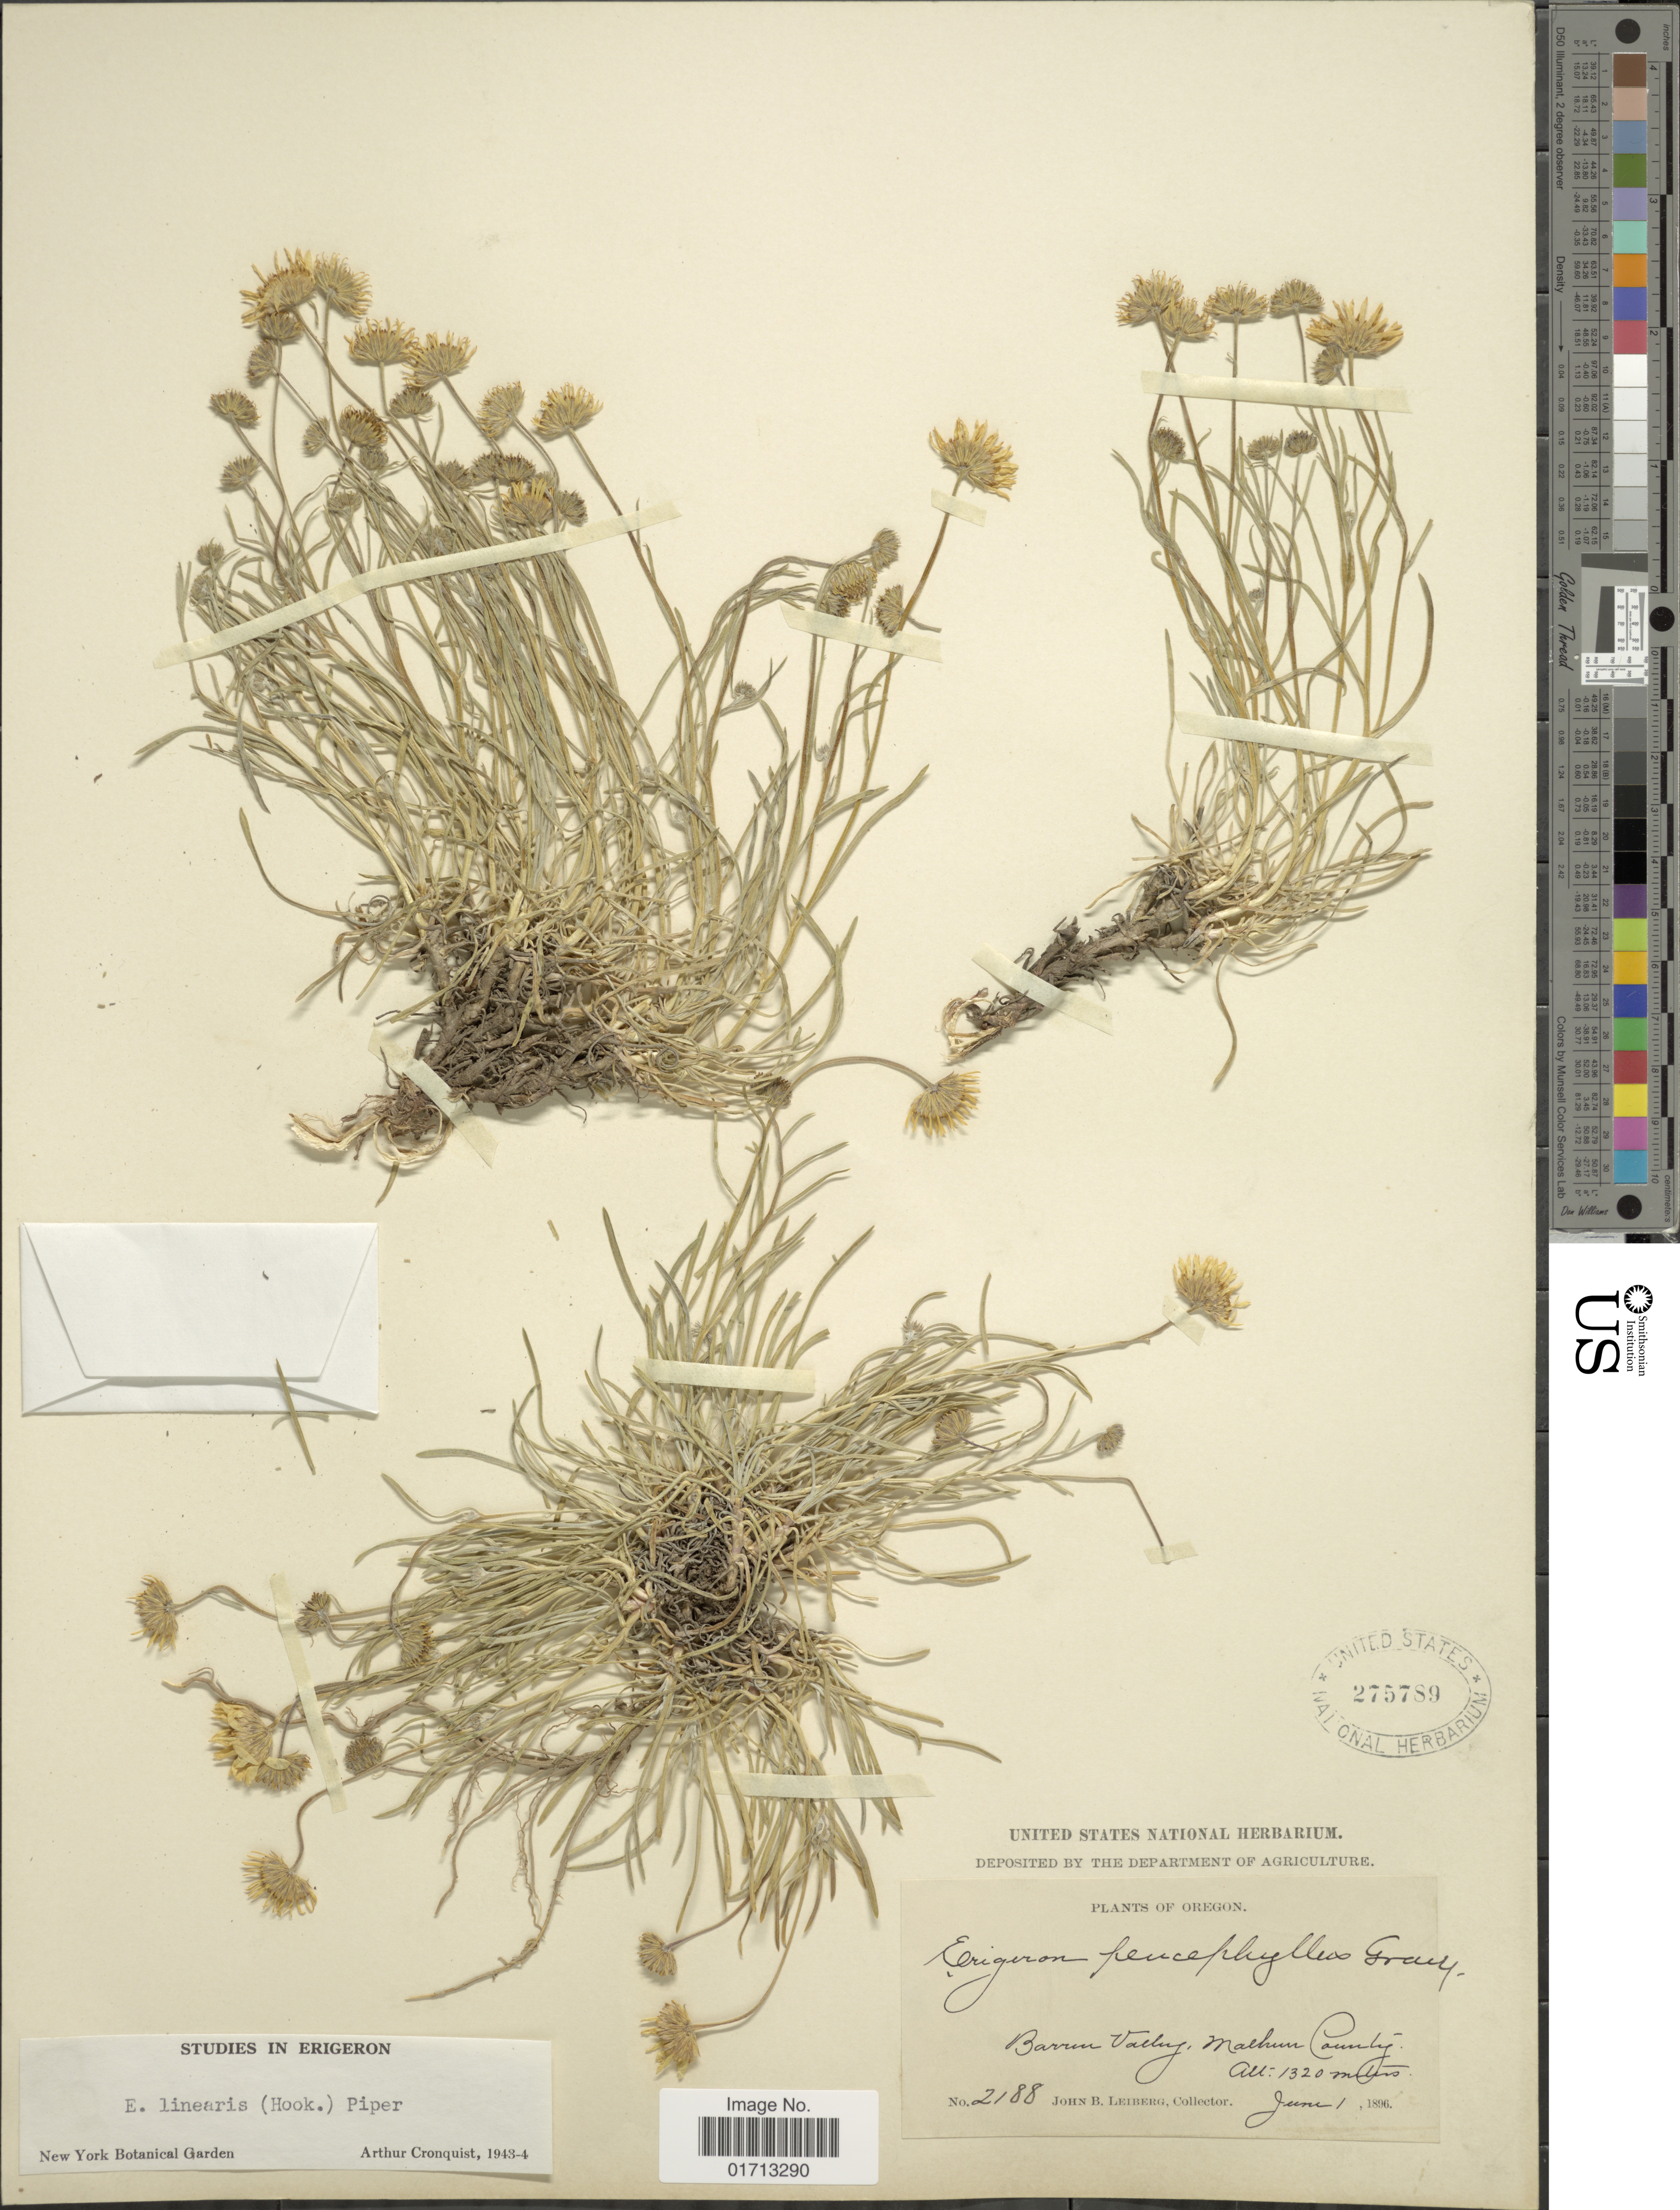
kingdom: Plantae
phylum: Tracheophyta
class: Magnoliopsida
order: Asterales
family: Asteraceae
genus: Erigeron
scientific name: Erigeron linearis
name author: (Hook.) Piper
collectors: J. Leiberg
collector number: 2188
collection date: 1896-06-01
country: United States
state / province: Oregon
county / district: Malheur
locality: Barren Valley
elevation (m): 1320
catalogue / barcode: US 275789